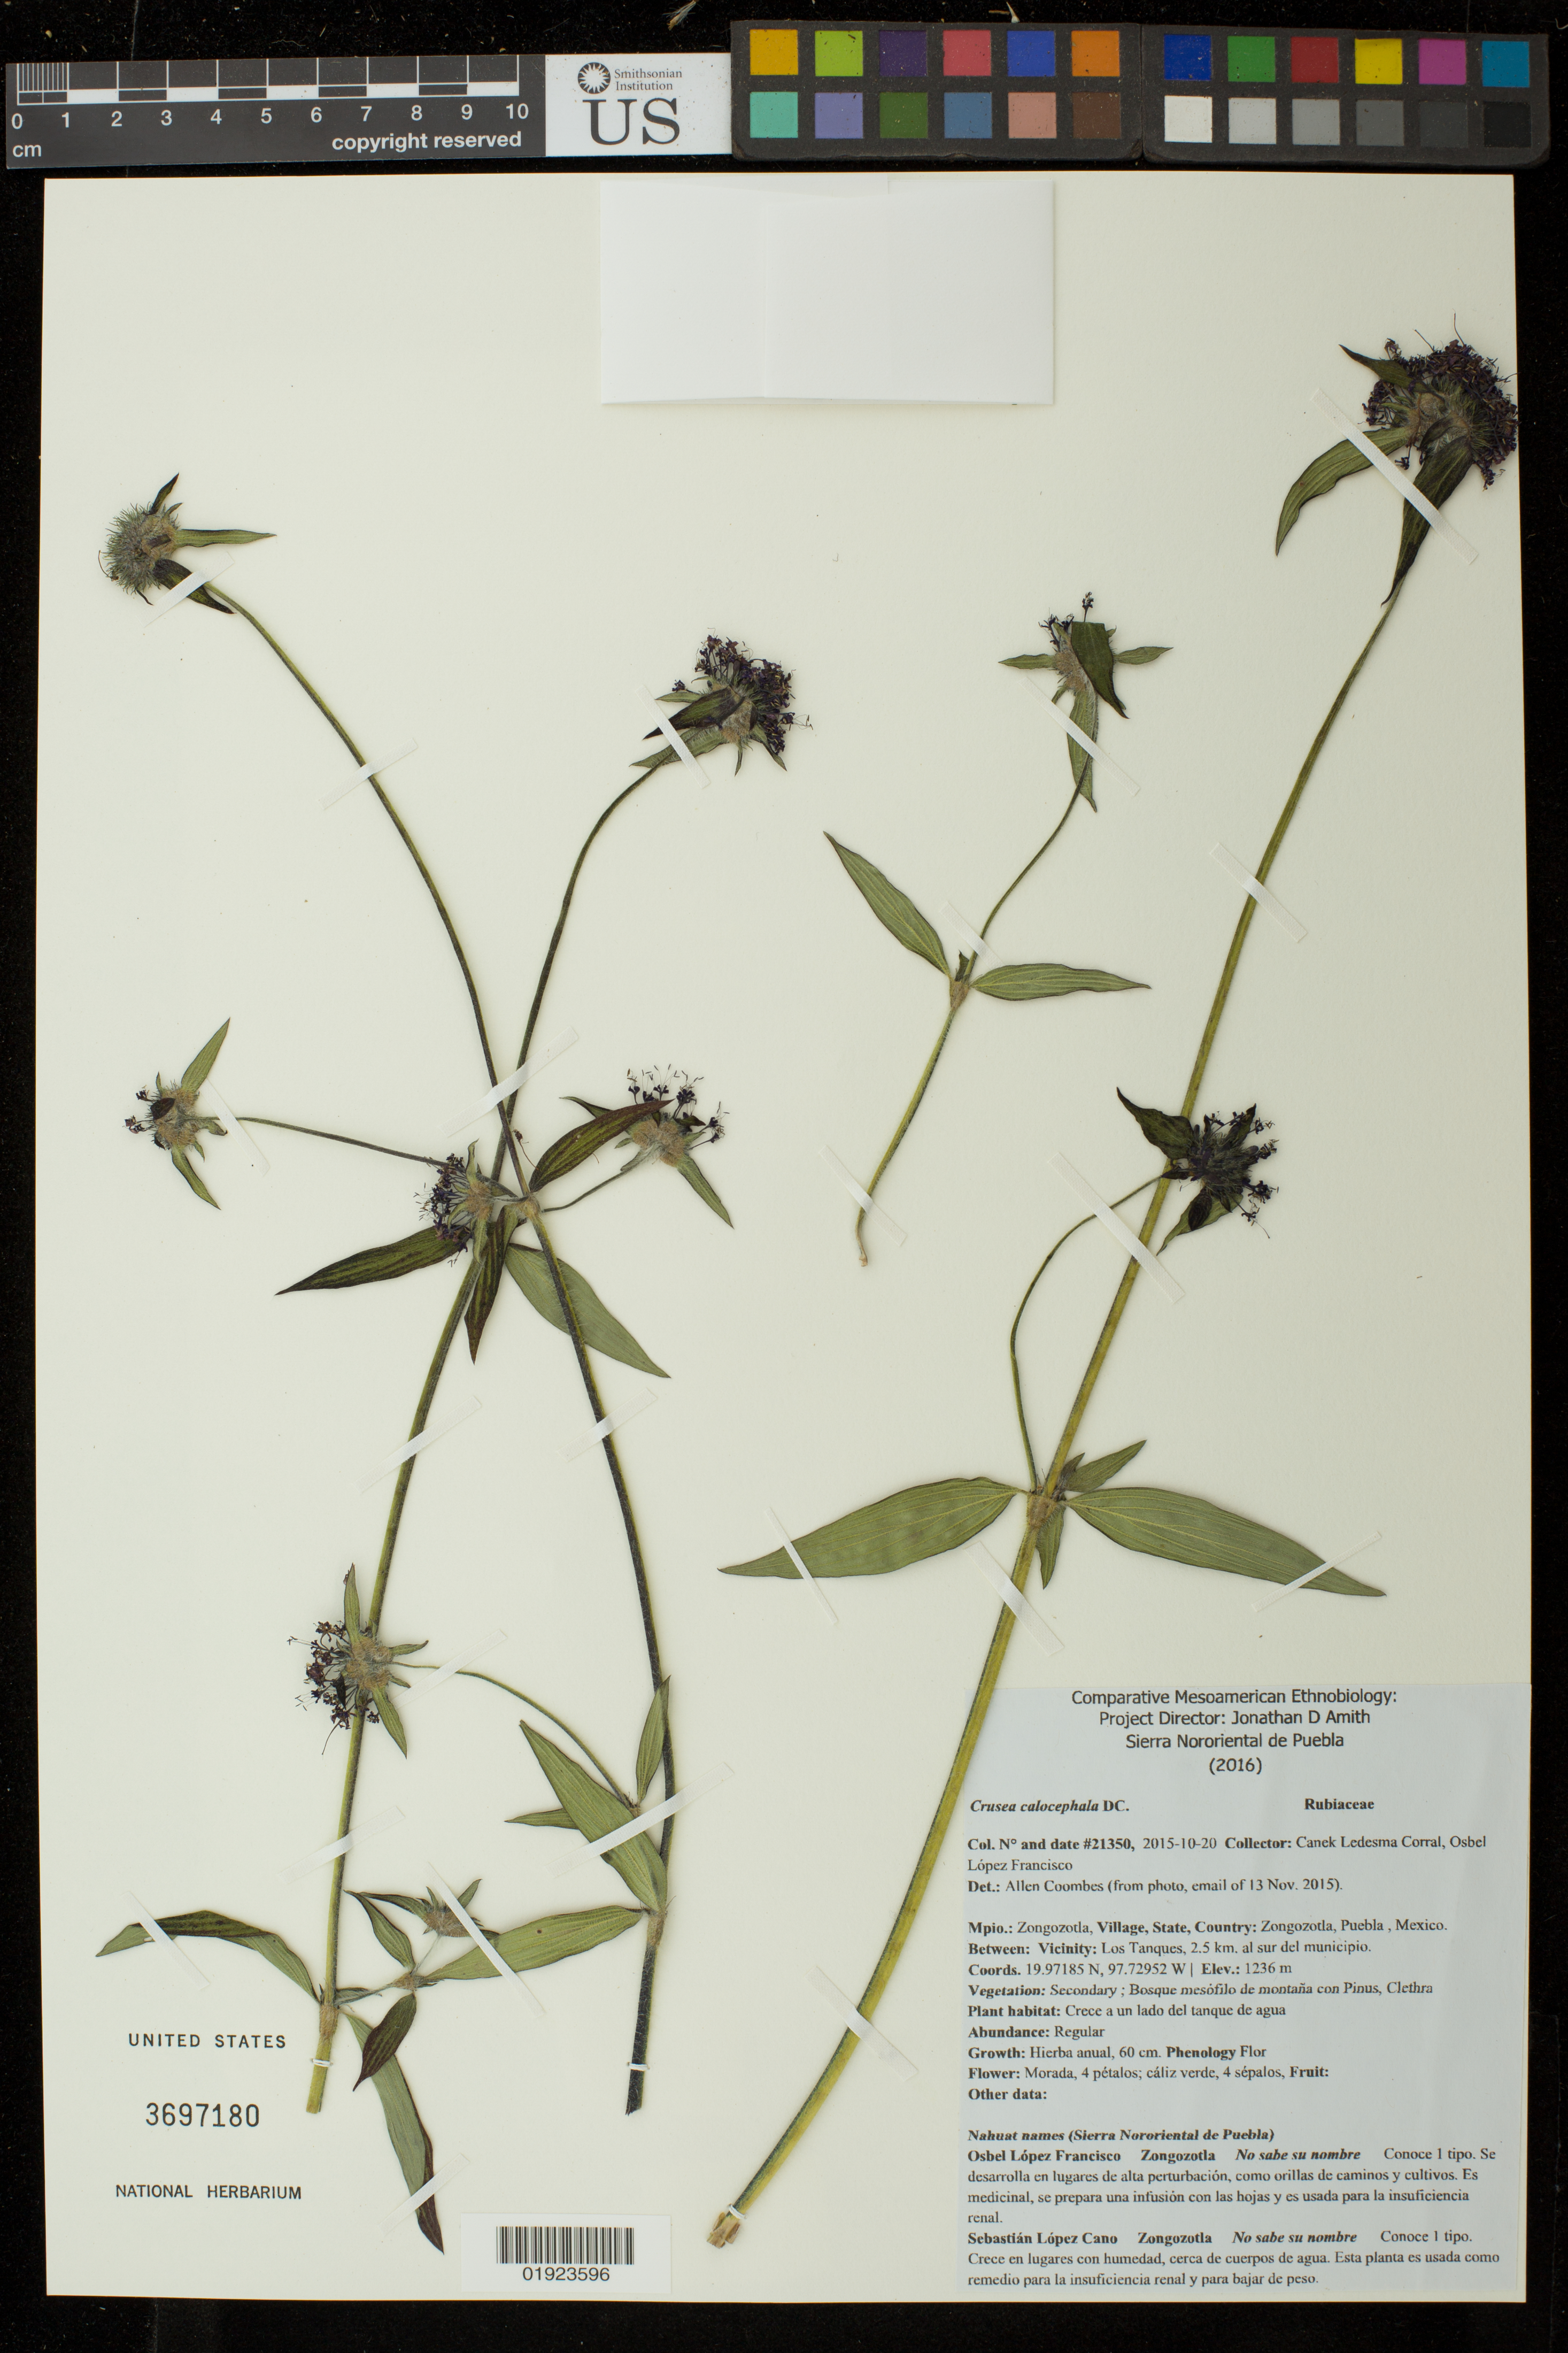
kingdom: Plantae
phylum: Tracheophyta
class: Magnoliopsida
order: Gentianales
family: Rubiaceae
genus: Crusea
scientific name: Crusea calocephala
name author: DC.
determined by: Coombes, Allen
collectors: Canek Ledesma C. & O. Francisco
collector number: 21350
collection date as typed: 2015-10-20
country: Mexico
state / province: Puebla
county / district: Zongozotla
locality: Los Tanques, 2.5 km. al sur del municipio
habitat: Secondary; Bosque mesofilo de montana con Pinus, Clethra, crece a un lado del tanque de agua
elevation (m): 1236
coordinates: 19.97185 N, 97.72952 W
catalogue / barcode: US 3697180